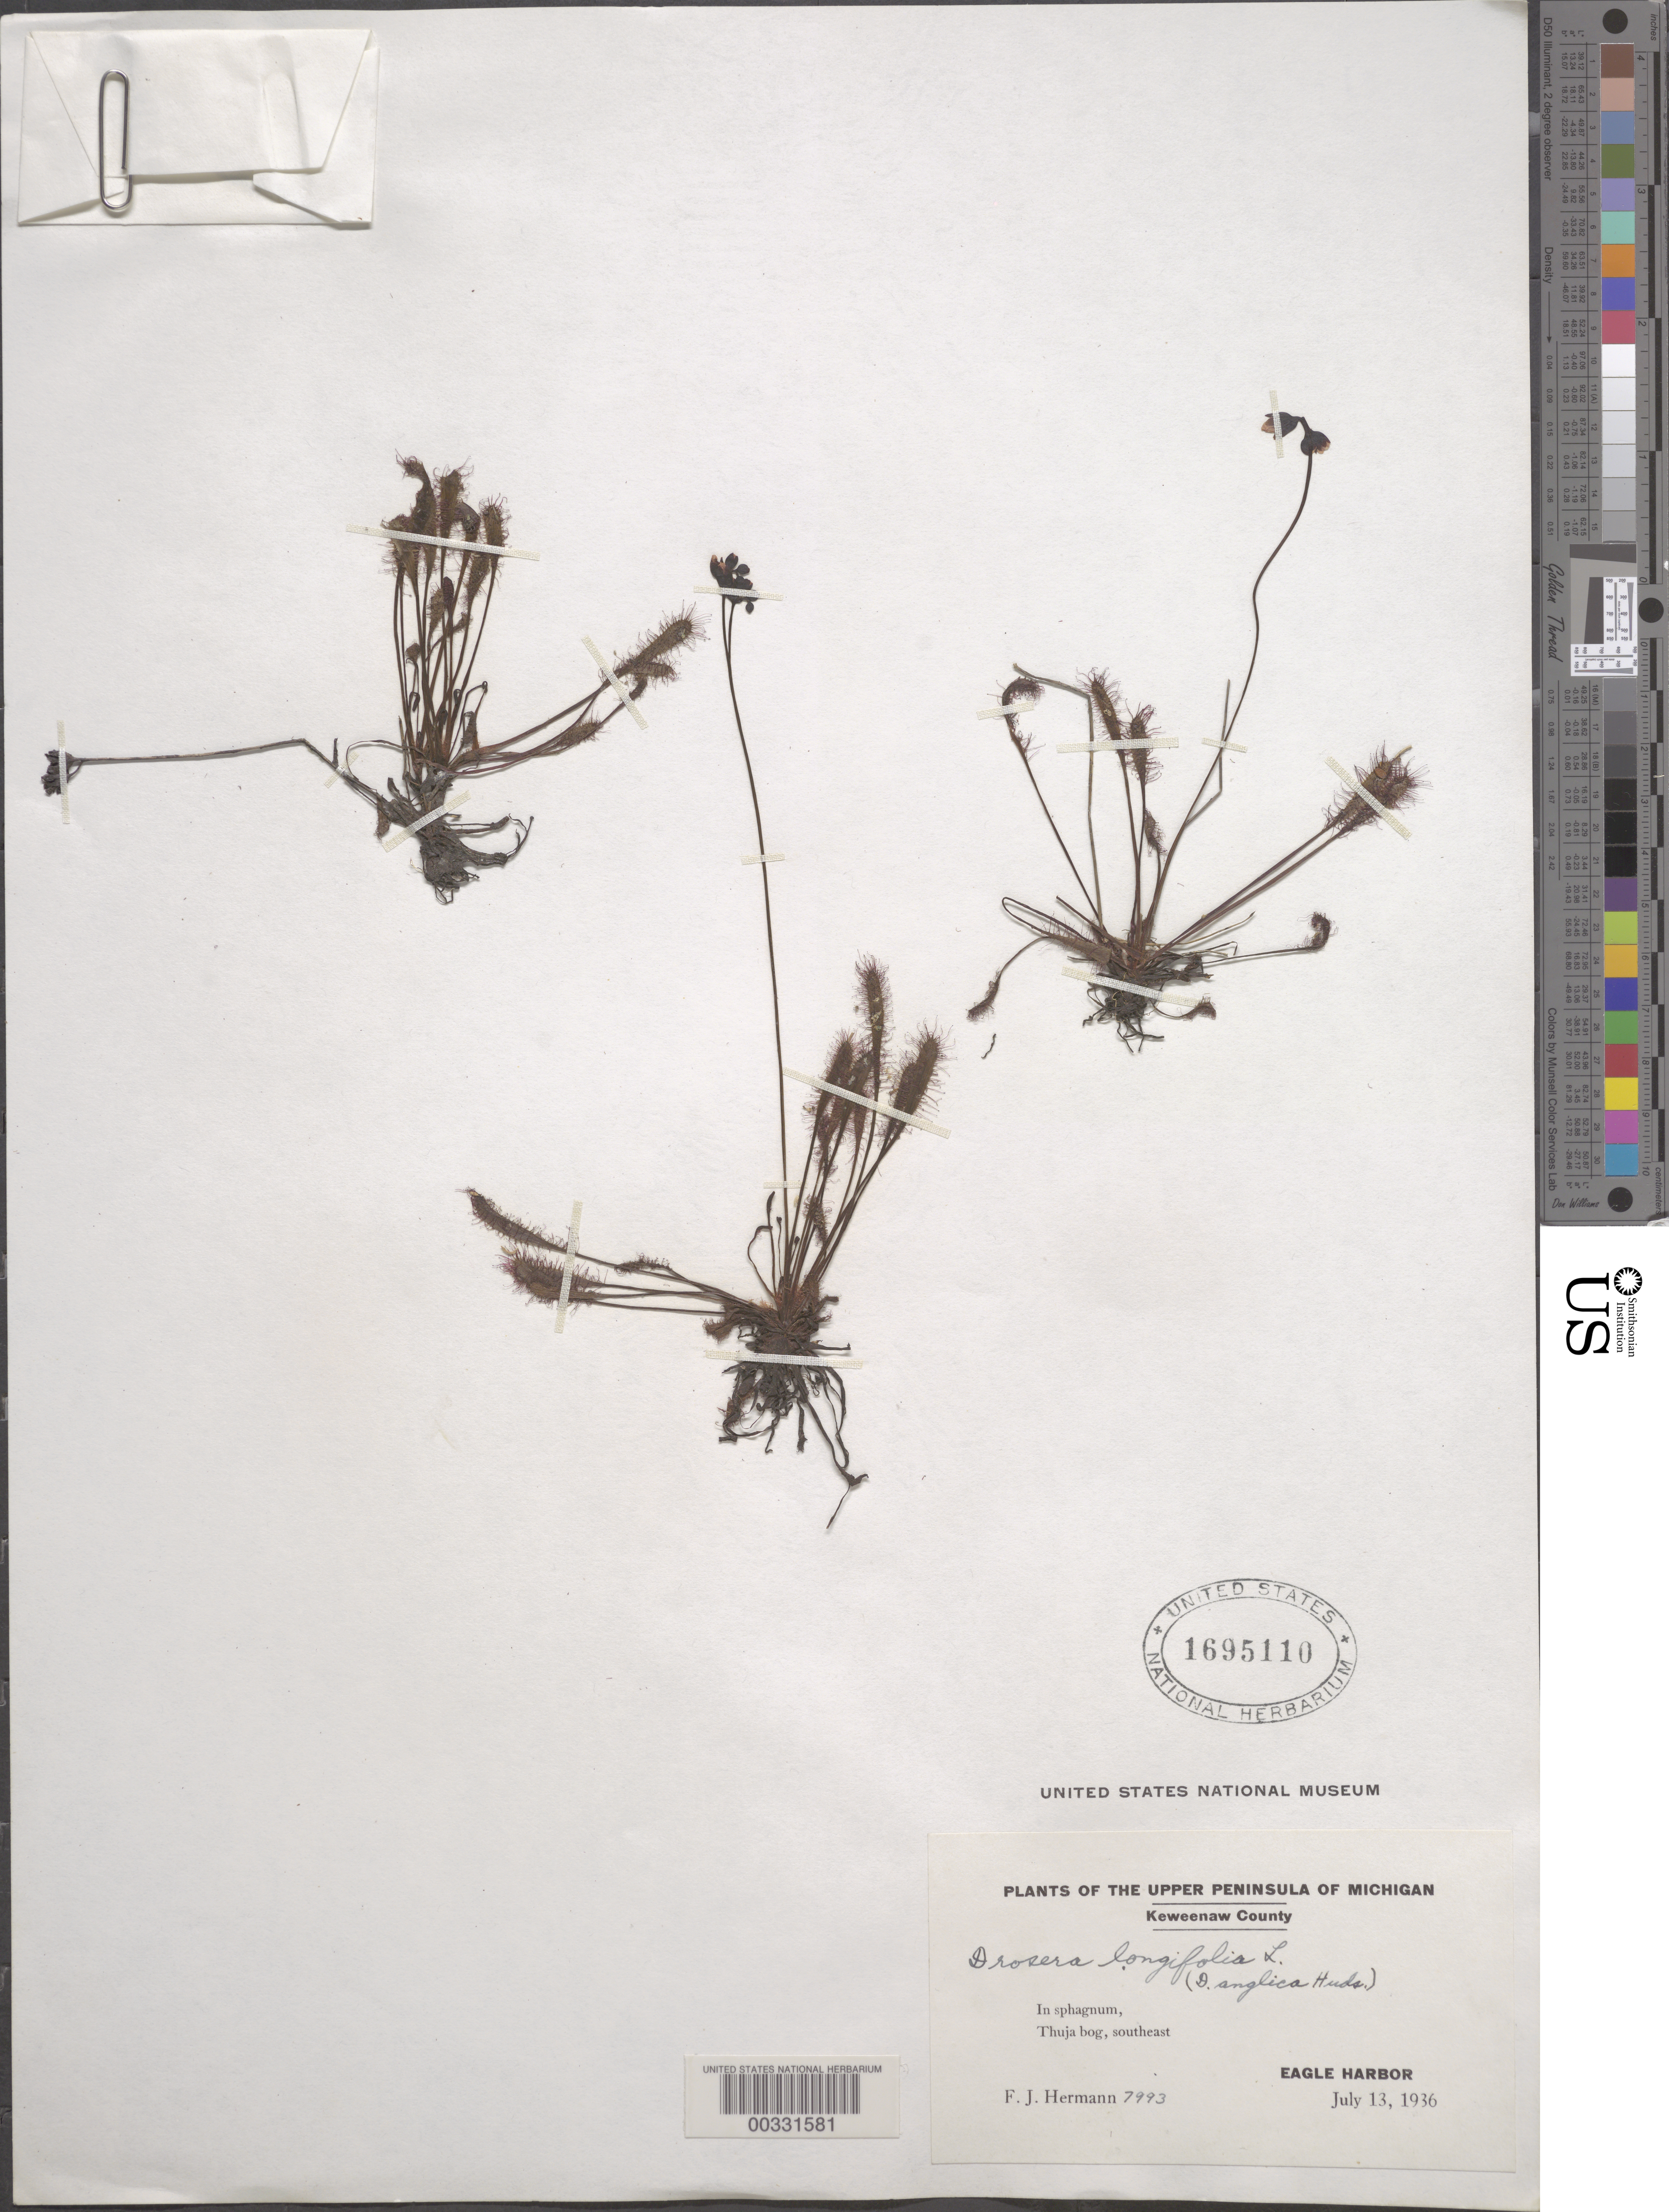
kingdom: Plantae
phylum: Tracheophyta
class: Magnoliopsida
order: Caryophyllales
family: Droseraceae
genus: Drosera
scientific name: Drosera anglica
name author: Huds.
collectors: F. J. Hermann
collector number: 7993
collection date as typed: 13 Jul 1936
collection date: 1936-07-13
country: United States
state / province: Michigan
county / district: Keweenaw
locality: Eagle harbor, thuja bog, southeast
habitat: In sphagnum, thuja bog, southeast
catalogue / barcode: US 1695110